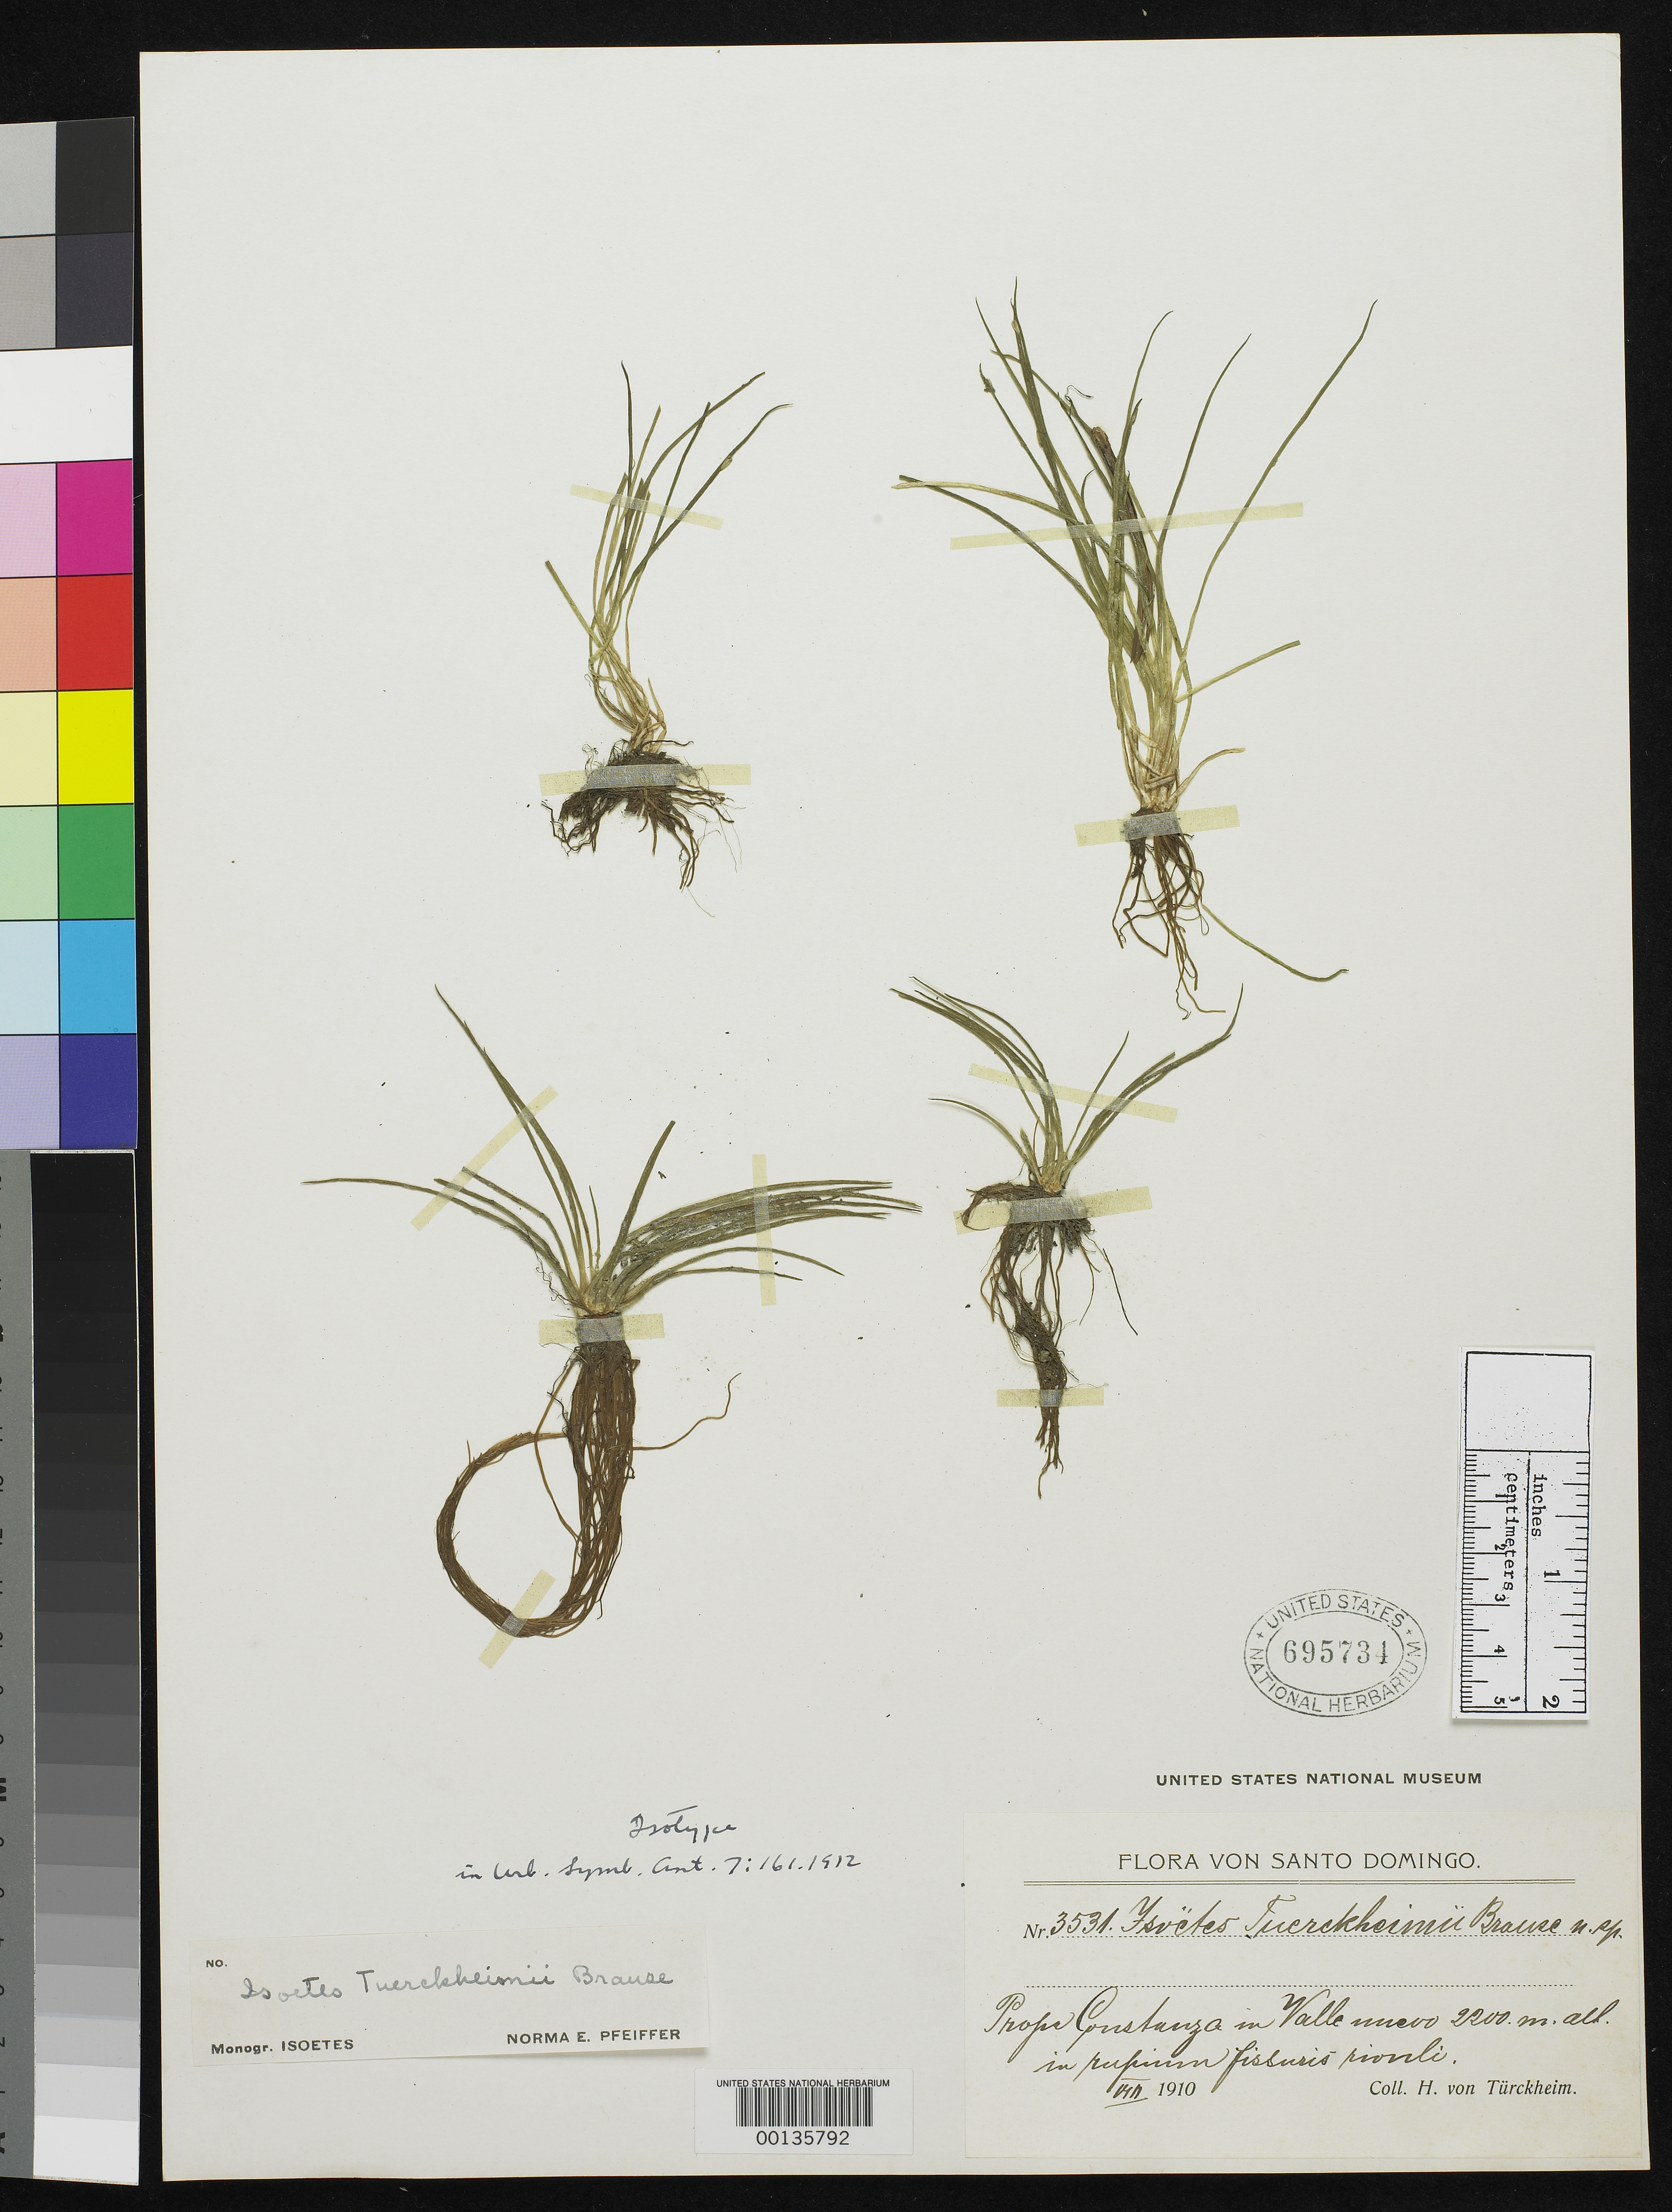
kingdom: Plantae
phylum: Tracheophyta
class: Lycopodiopsida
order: Isoetales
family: Isoetaceae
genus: Isoetes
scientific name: Isoetes tuerckheimii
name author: Brause in Urb.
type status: Isotype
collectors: H. von Türckheim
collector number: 3531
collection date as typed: Aug 1910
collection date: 1910-08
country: Dominican Republic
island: Hispaniola Island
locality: Prope Constanza in Valle Nuevo [Near Constanza in Valle Nuevo].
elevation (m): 2200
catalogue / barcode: US 695734